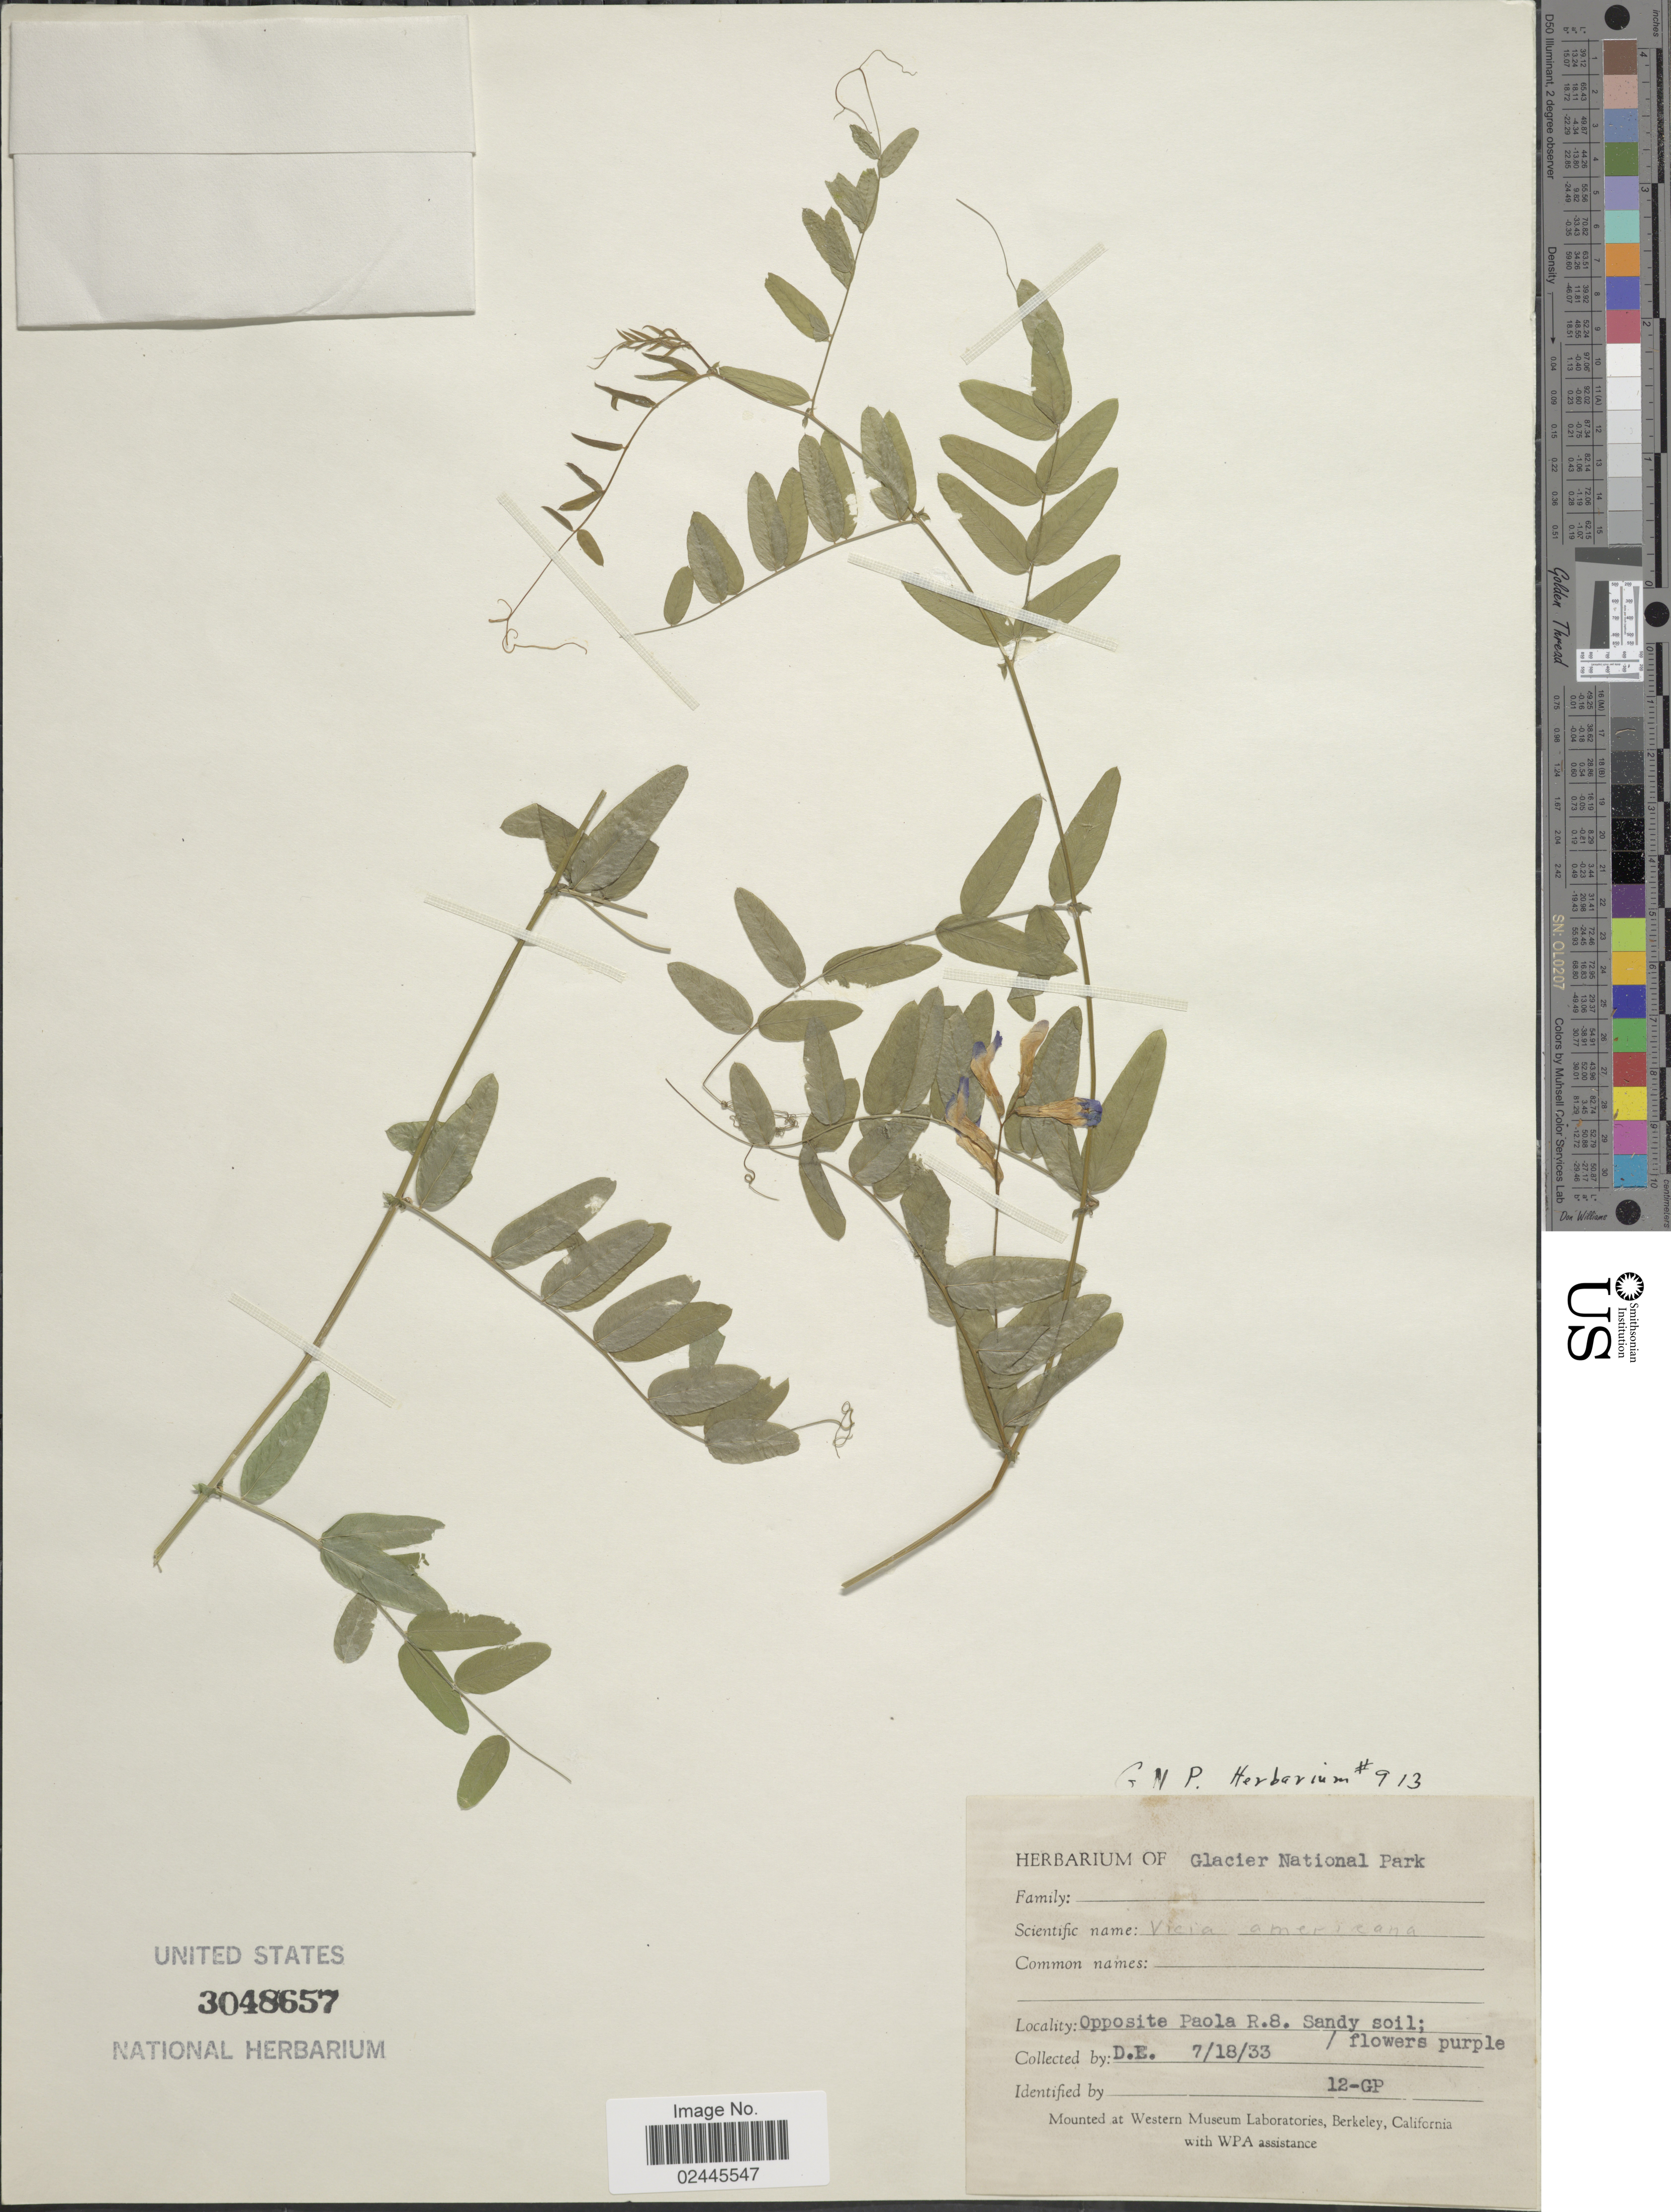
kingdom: Plantae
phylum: Tracheophyta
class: Magnoliopsida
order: Fabales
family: Fabaceae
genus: Vicia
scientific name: Vicia americana var. americana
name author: Muhl. ex Willd.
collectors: D. E.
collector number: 12-GP?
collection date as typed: Transcribed d/m/y: 18/7/33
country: United States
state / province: Montana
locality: Opposite Paola R.8. sandy soil.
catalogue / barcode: US 3048657